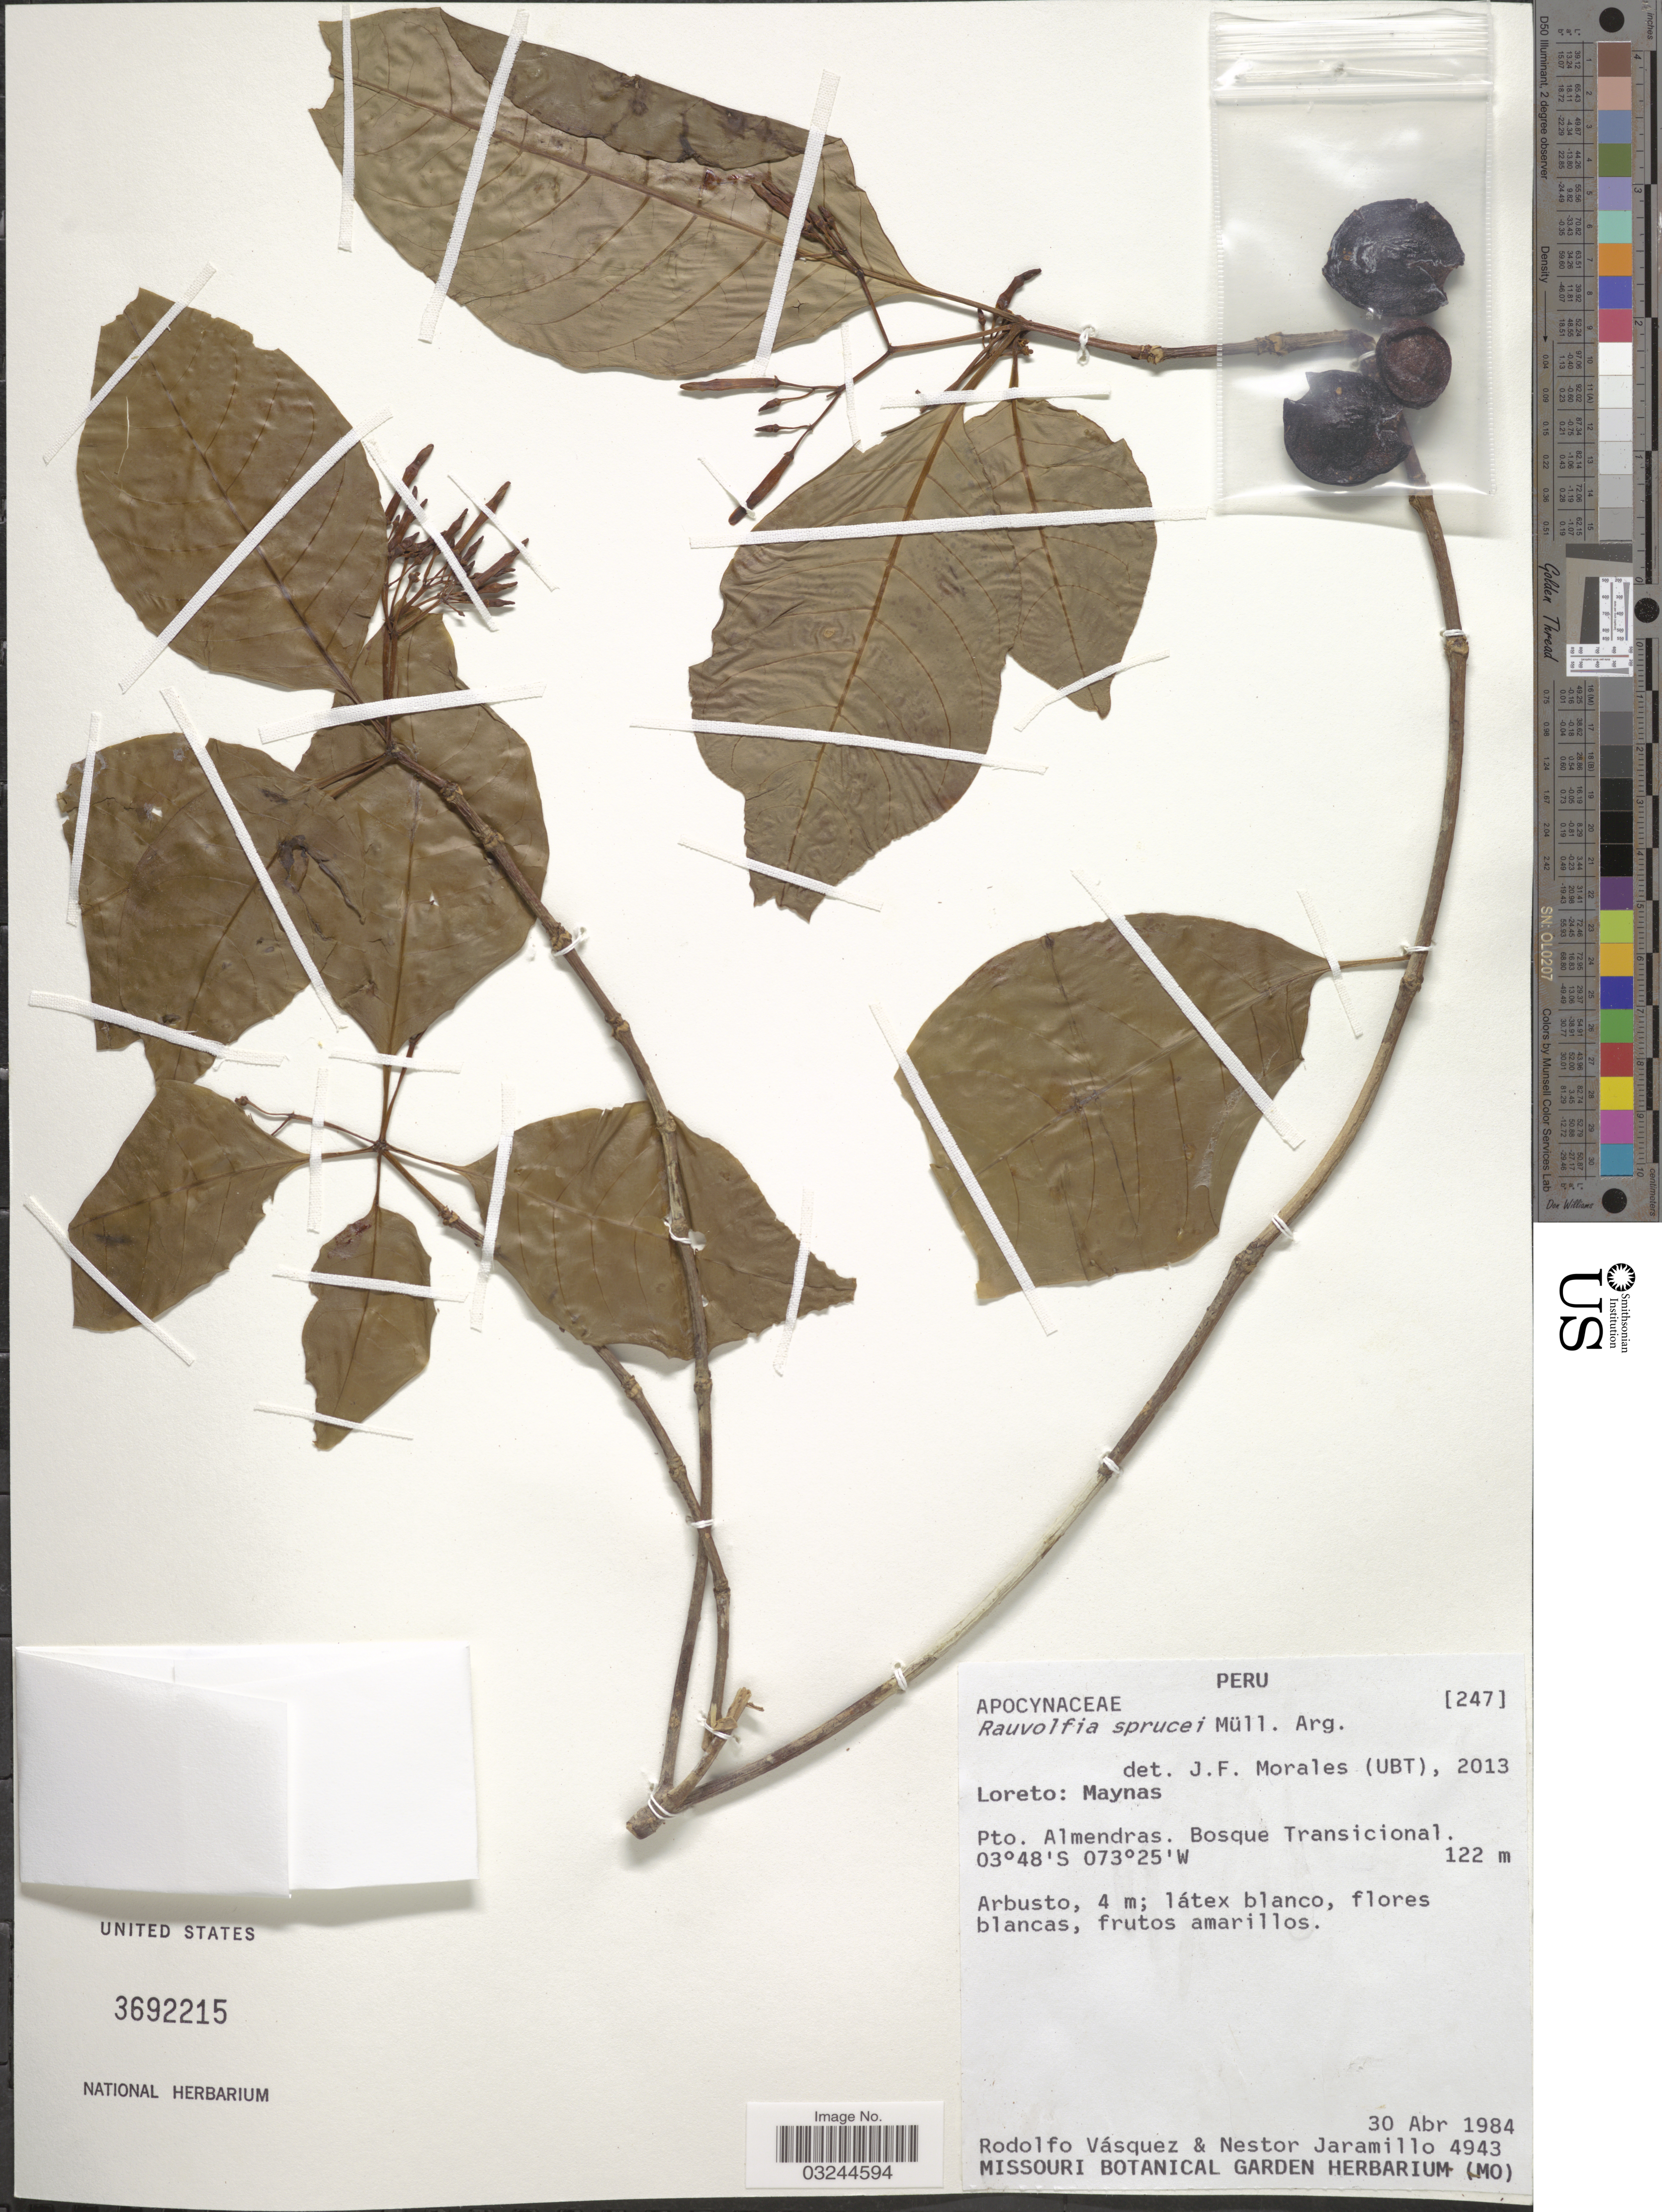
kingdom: Plantae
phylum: Tracheophyta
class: Magnoliopsida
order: Gentianales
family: Apocynaceae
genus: Rauvolfia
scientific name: Rauvolfia sprucei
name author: Müll. Arg.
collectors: R. Vásquez & N. Jaramillo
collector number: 4943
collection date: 1984-04-30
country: Peru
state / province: Loreto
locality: Maynas. Pto. Almendras. Bosque Transicional.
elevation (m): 122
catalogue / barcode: US 3692215